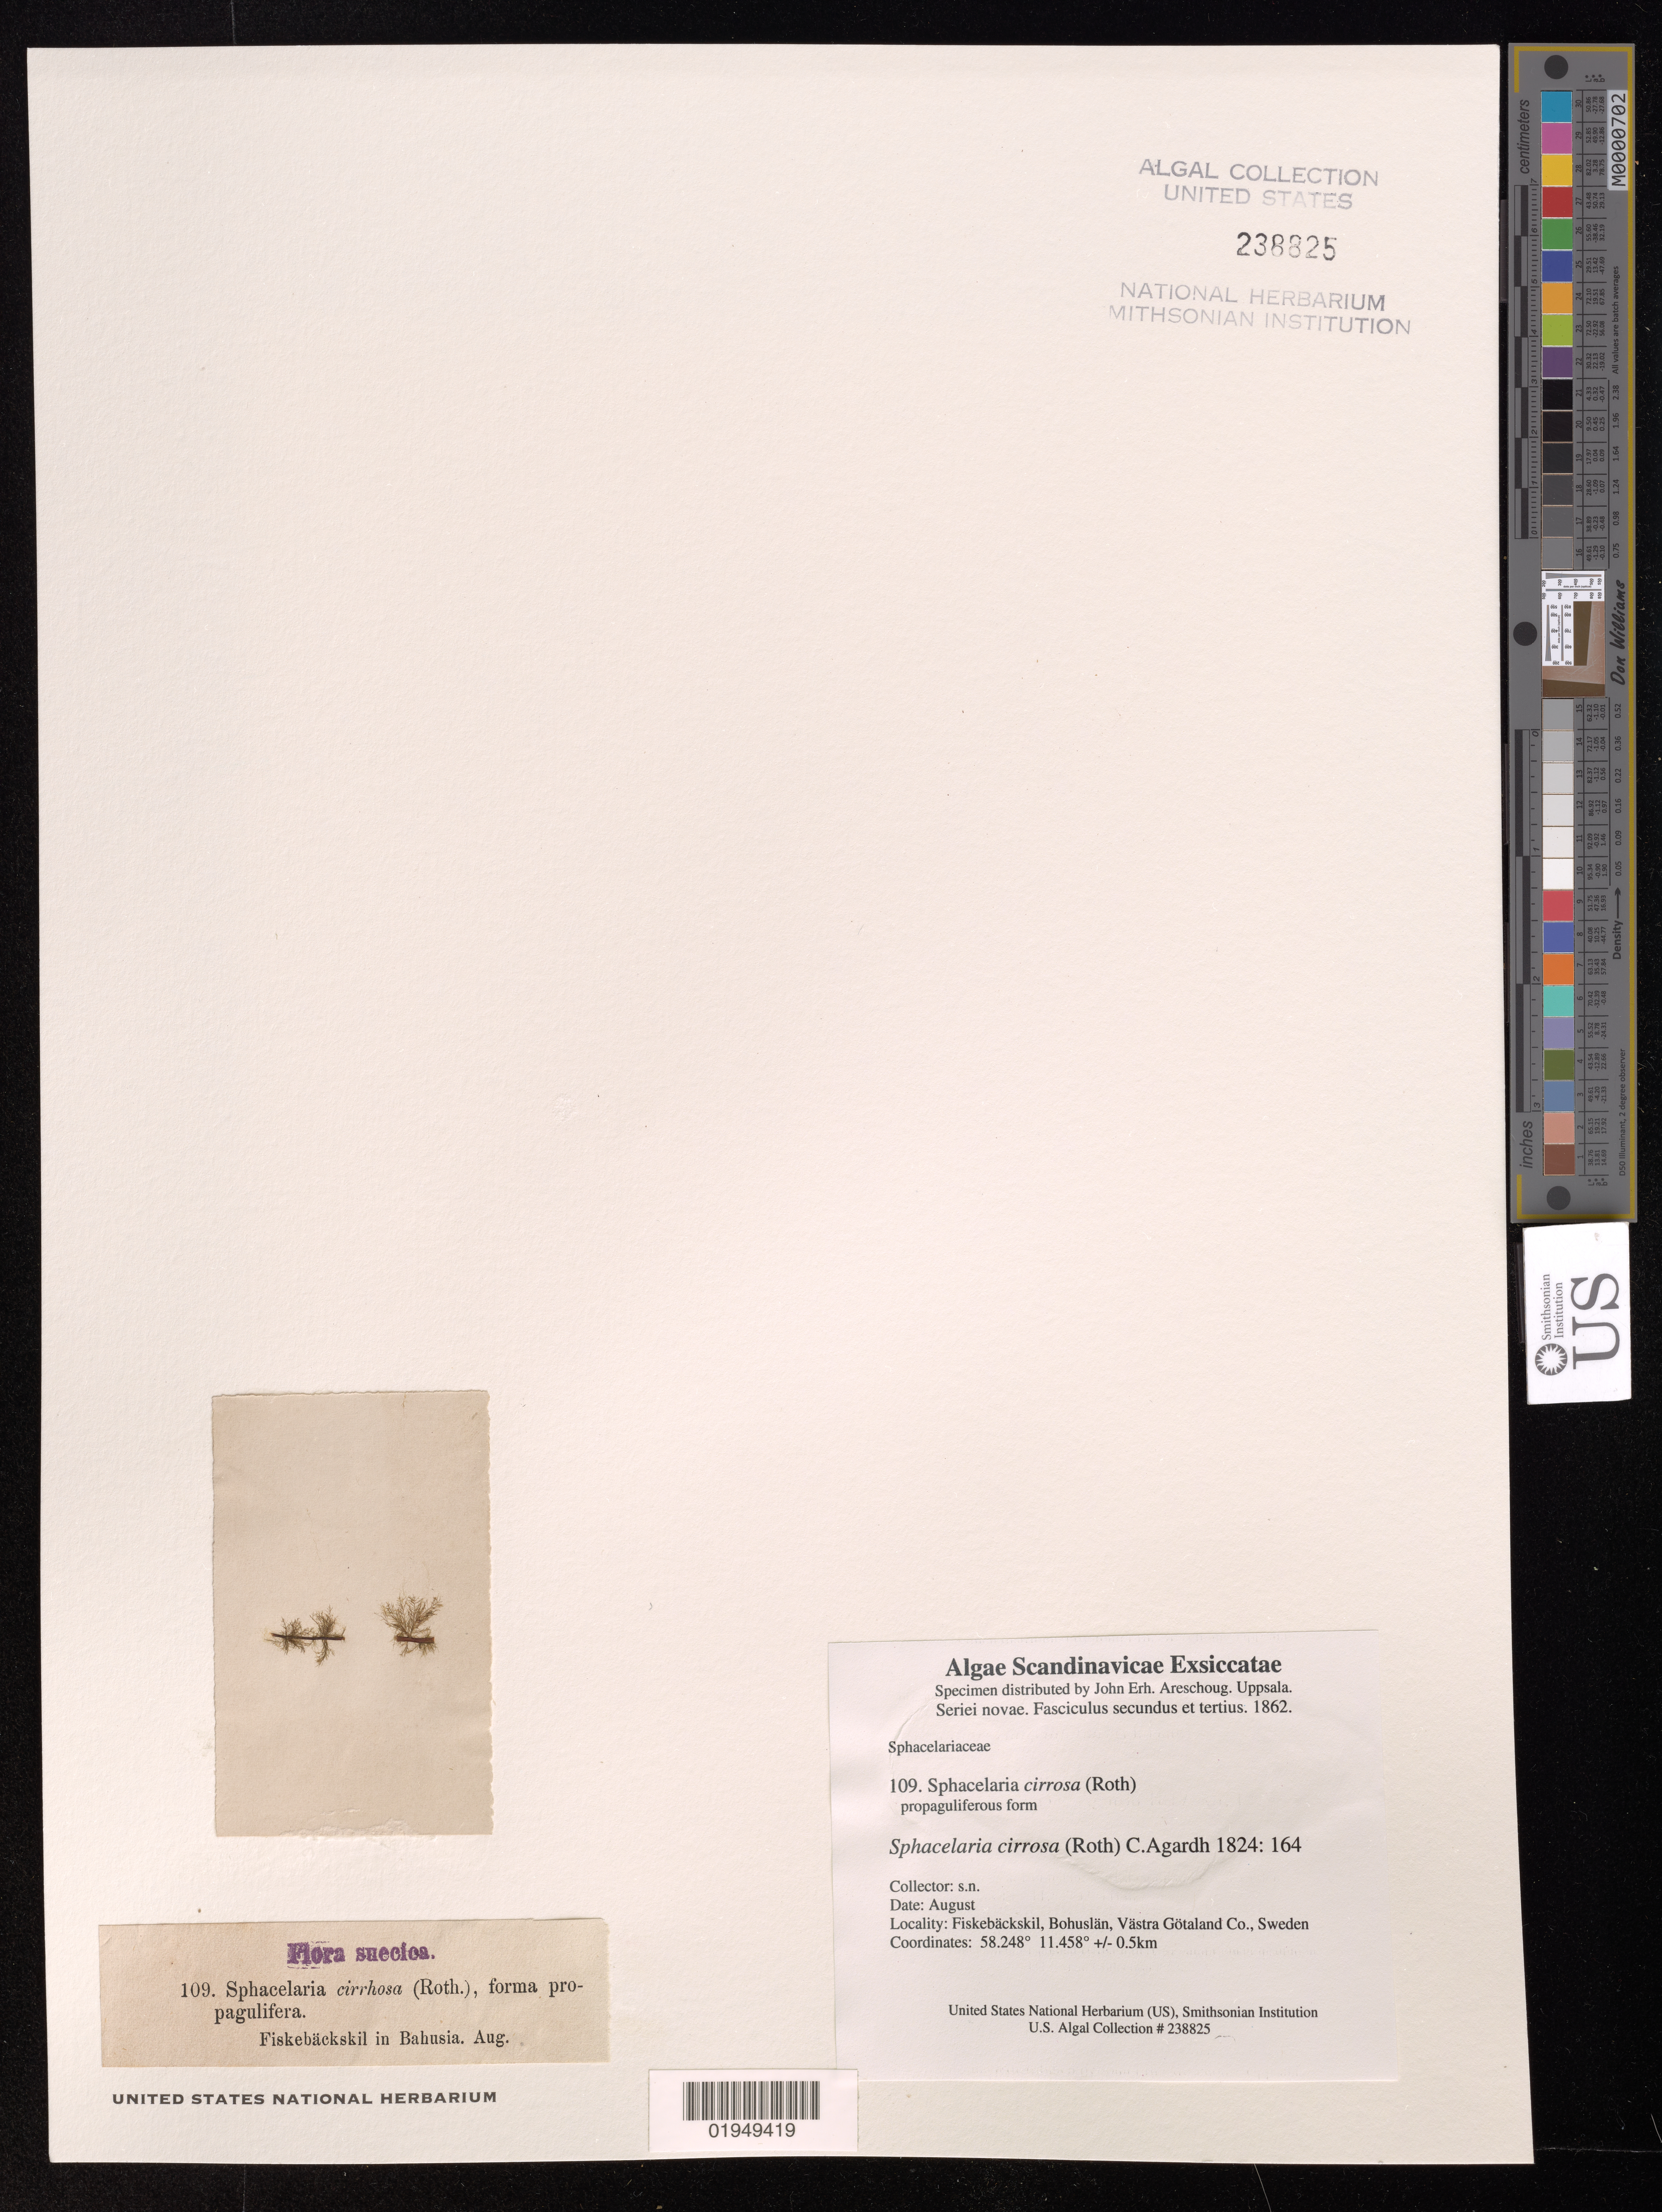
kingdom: Chromista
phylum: Ochrophyta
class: Phaeophyceae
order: Sphacelariales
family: Sphacelariaceae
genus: Sphacelaria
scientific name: Sphacelaria cirrosa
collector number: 109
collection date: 1862-08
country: Sweden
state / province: Västra Götaland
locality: Fiskebackskil, Bouslan Vastra Gotaland Co, Sweden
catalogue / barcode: US 238825